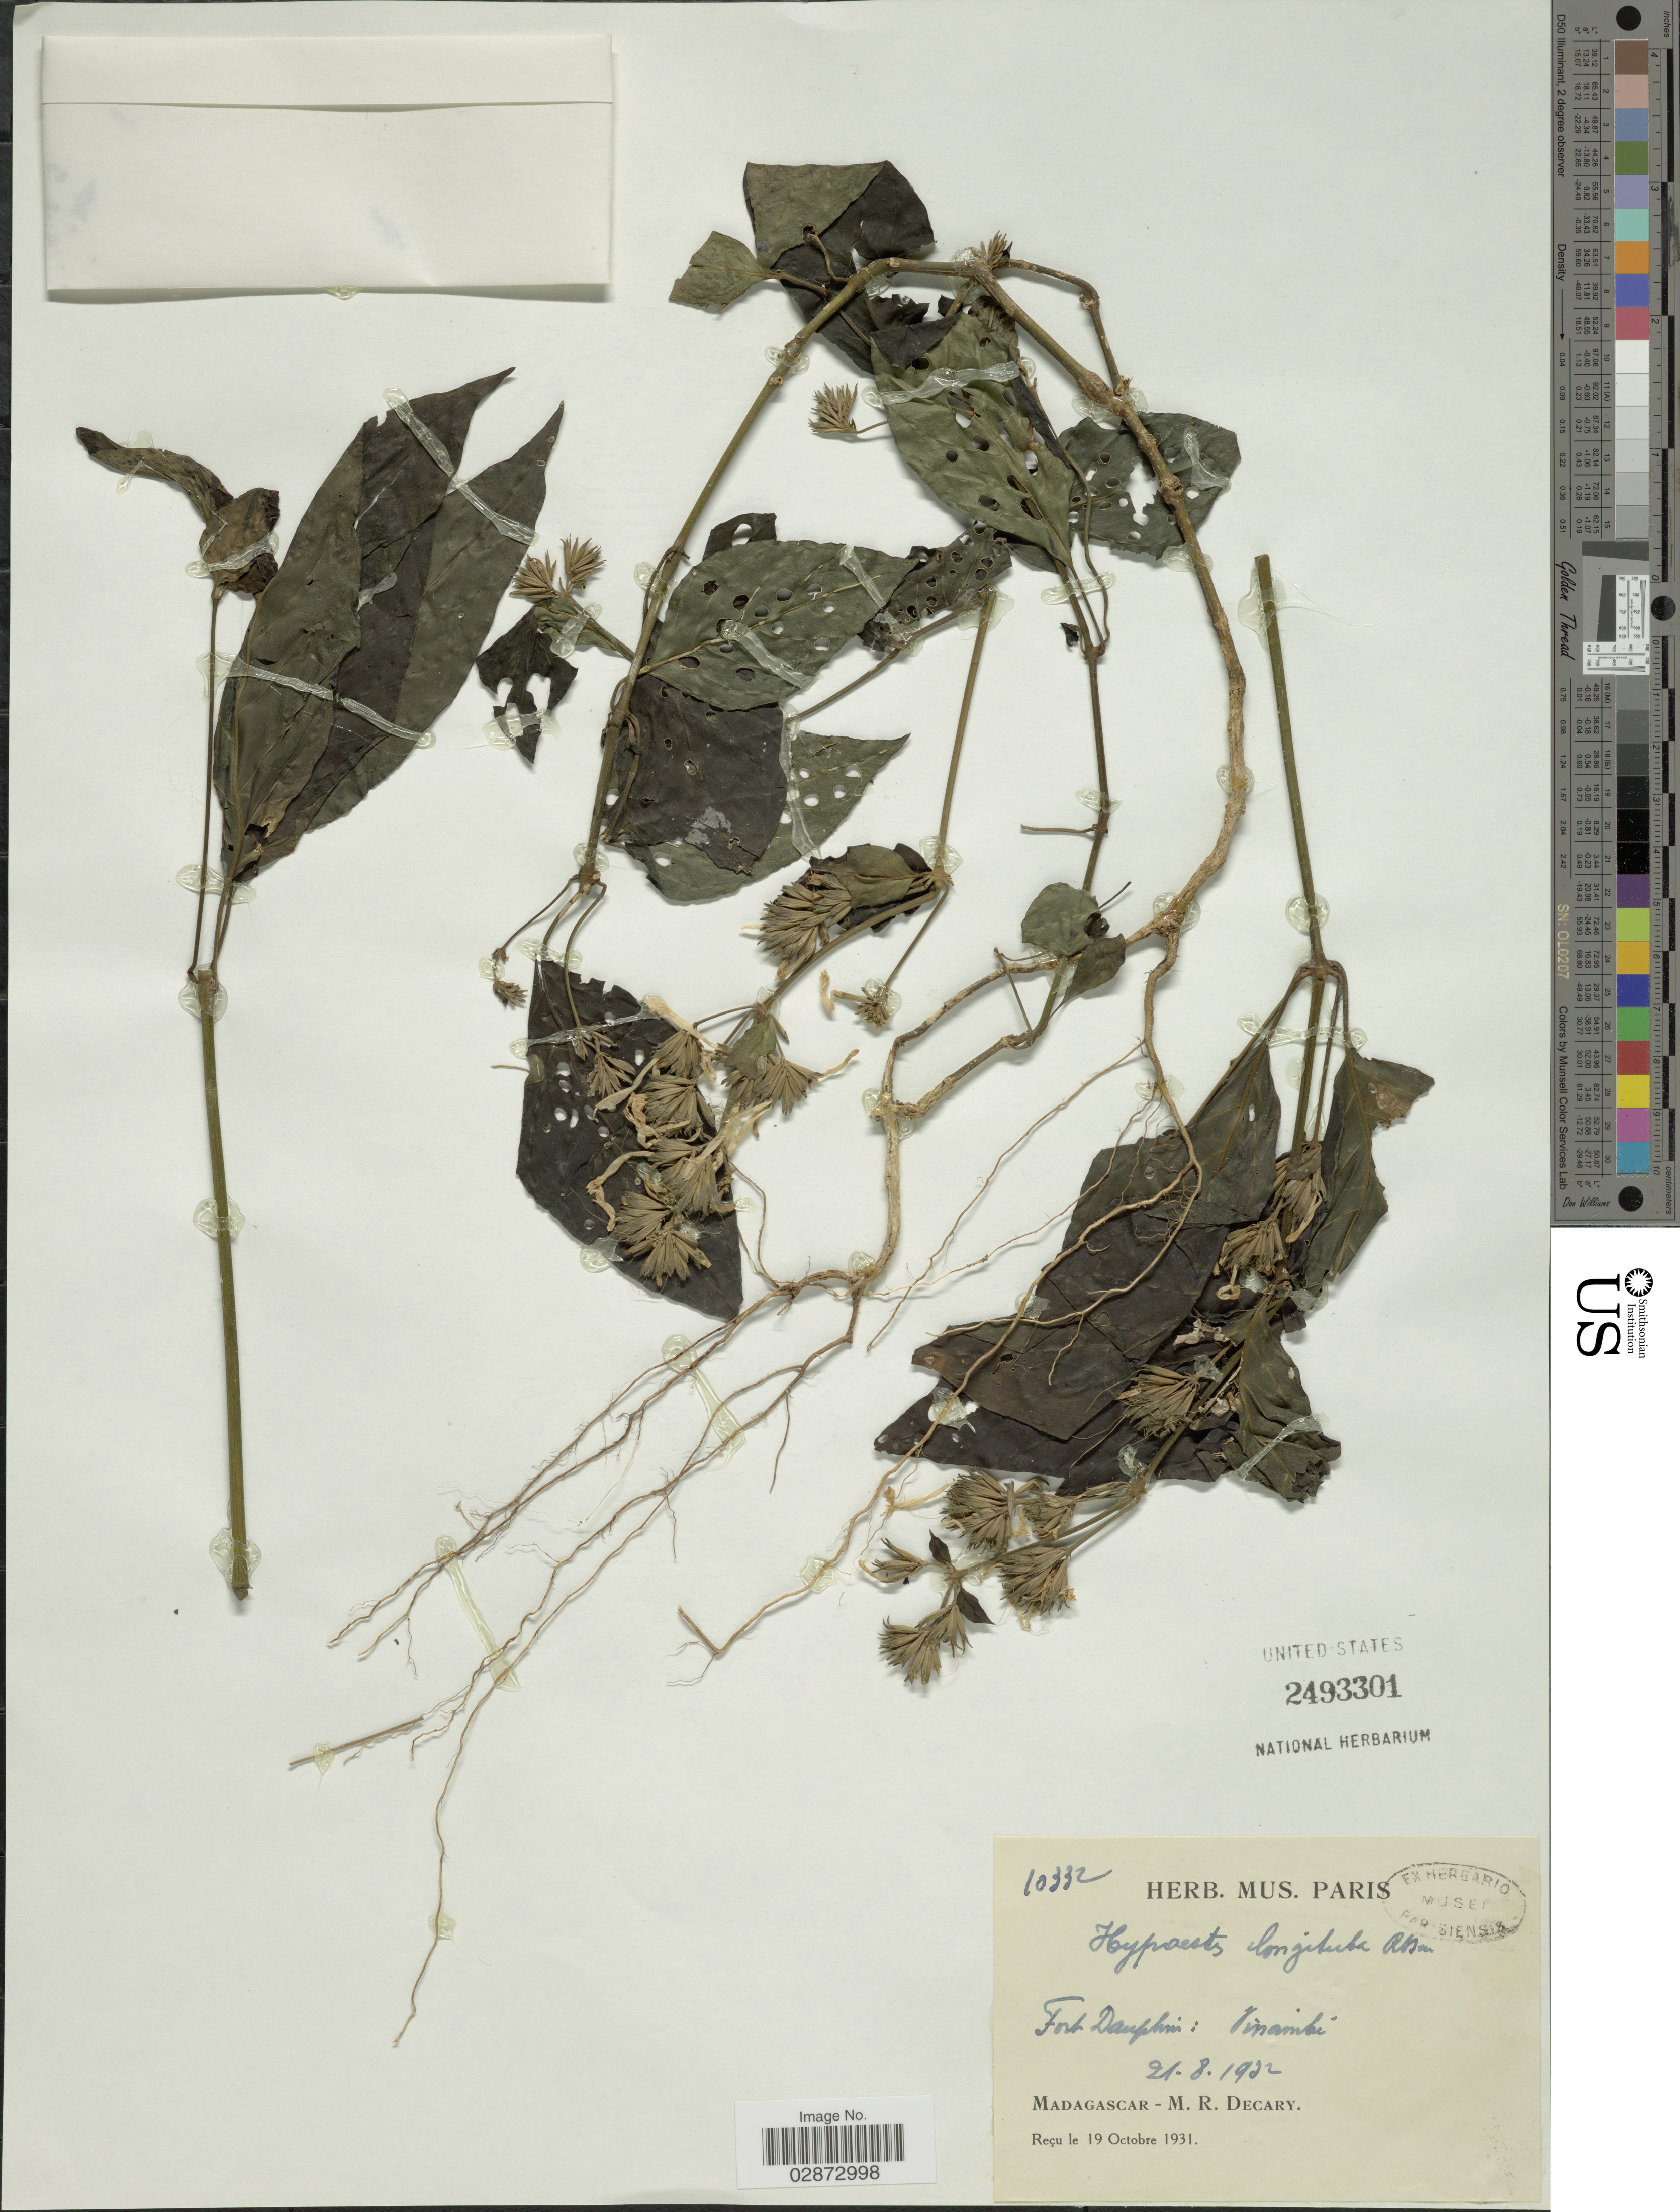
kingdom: Plantae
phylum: Tracheophyta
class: Magnoliopsida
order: Lamiales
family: Acanthaceae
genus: Hypoestes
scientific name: Hypoestes longituba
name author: Benoist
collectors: R. Decary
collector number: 10332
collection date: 1932-08-12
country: Madagascar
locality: Fort Dauphin: Visambi.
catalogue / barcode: US 2493301